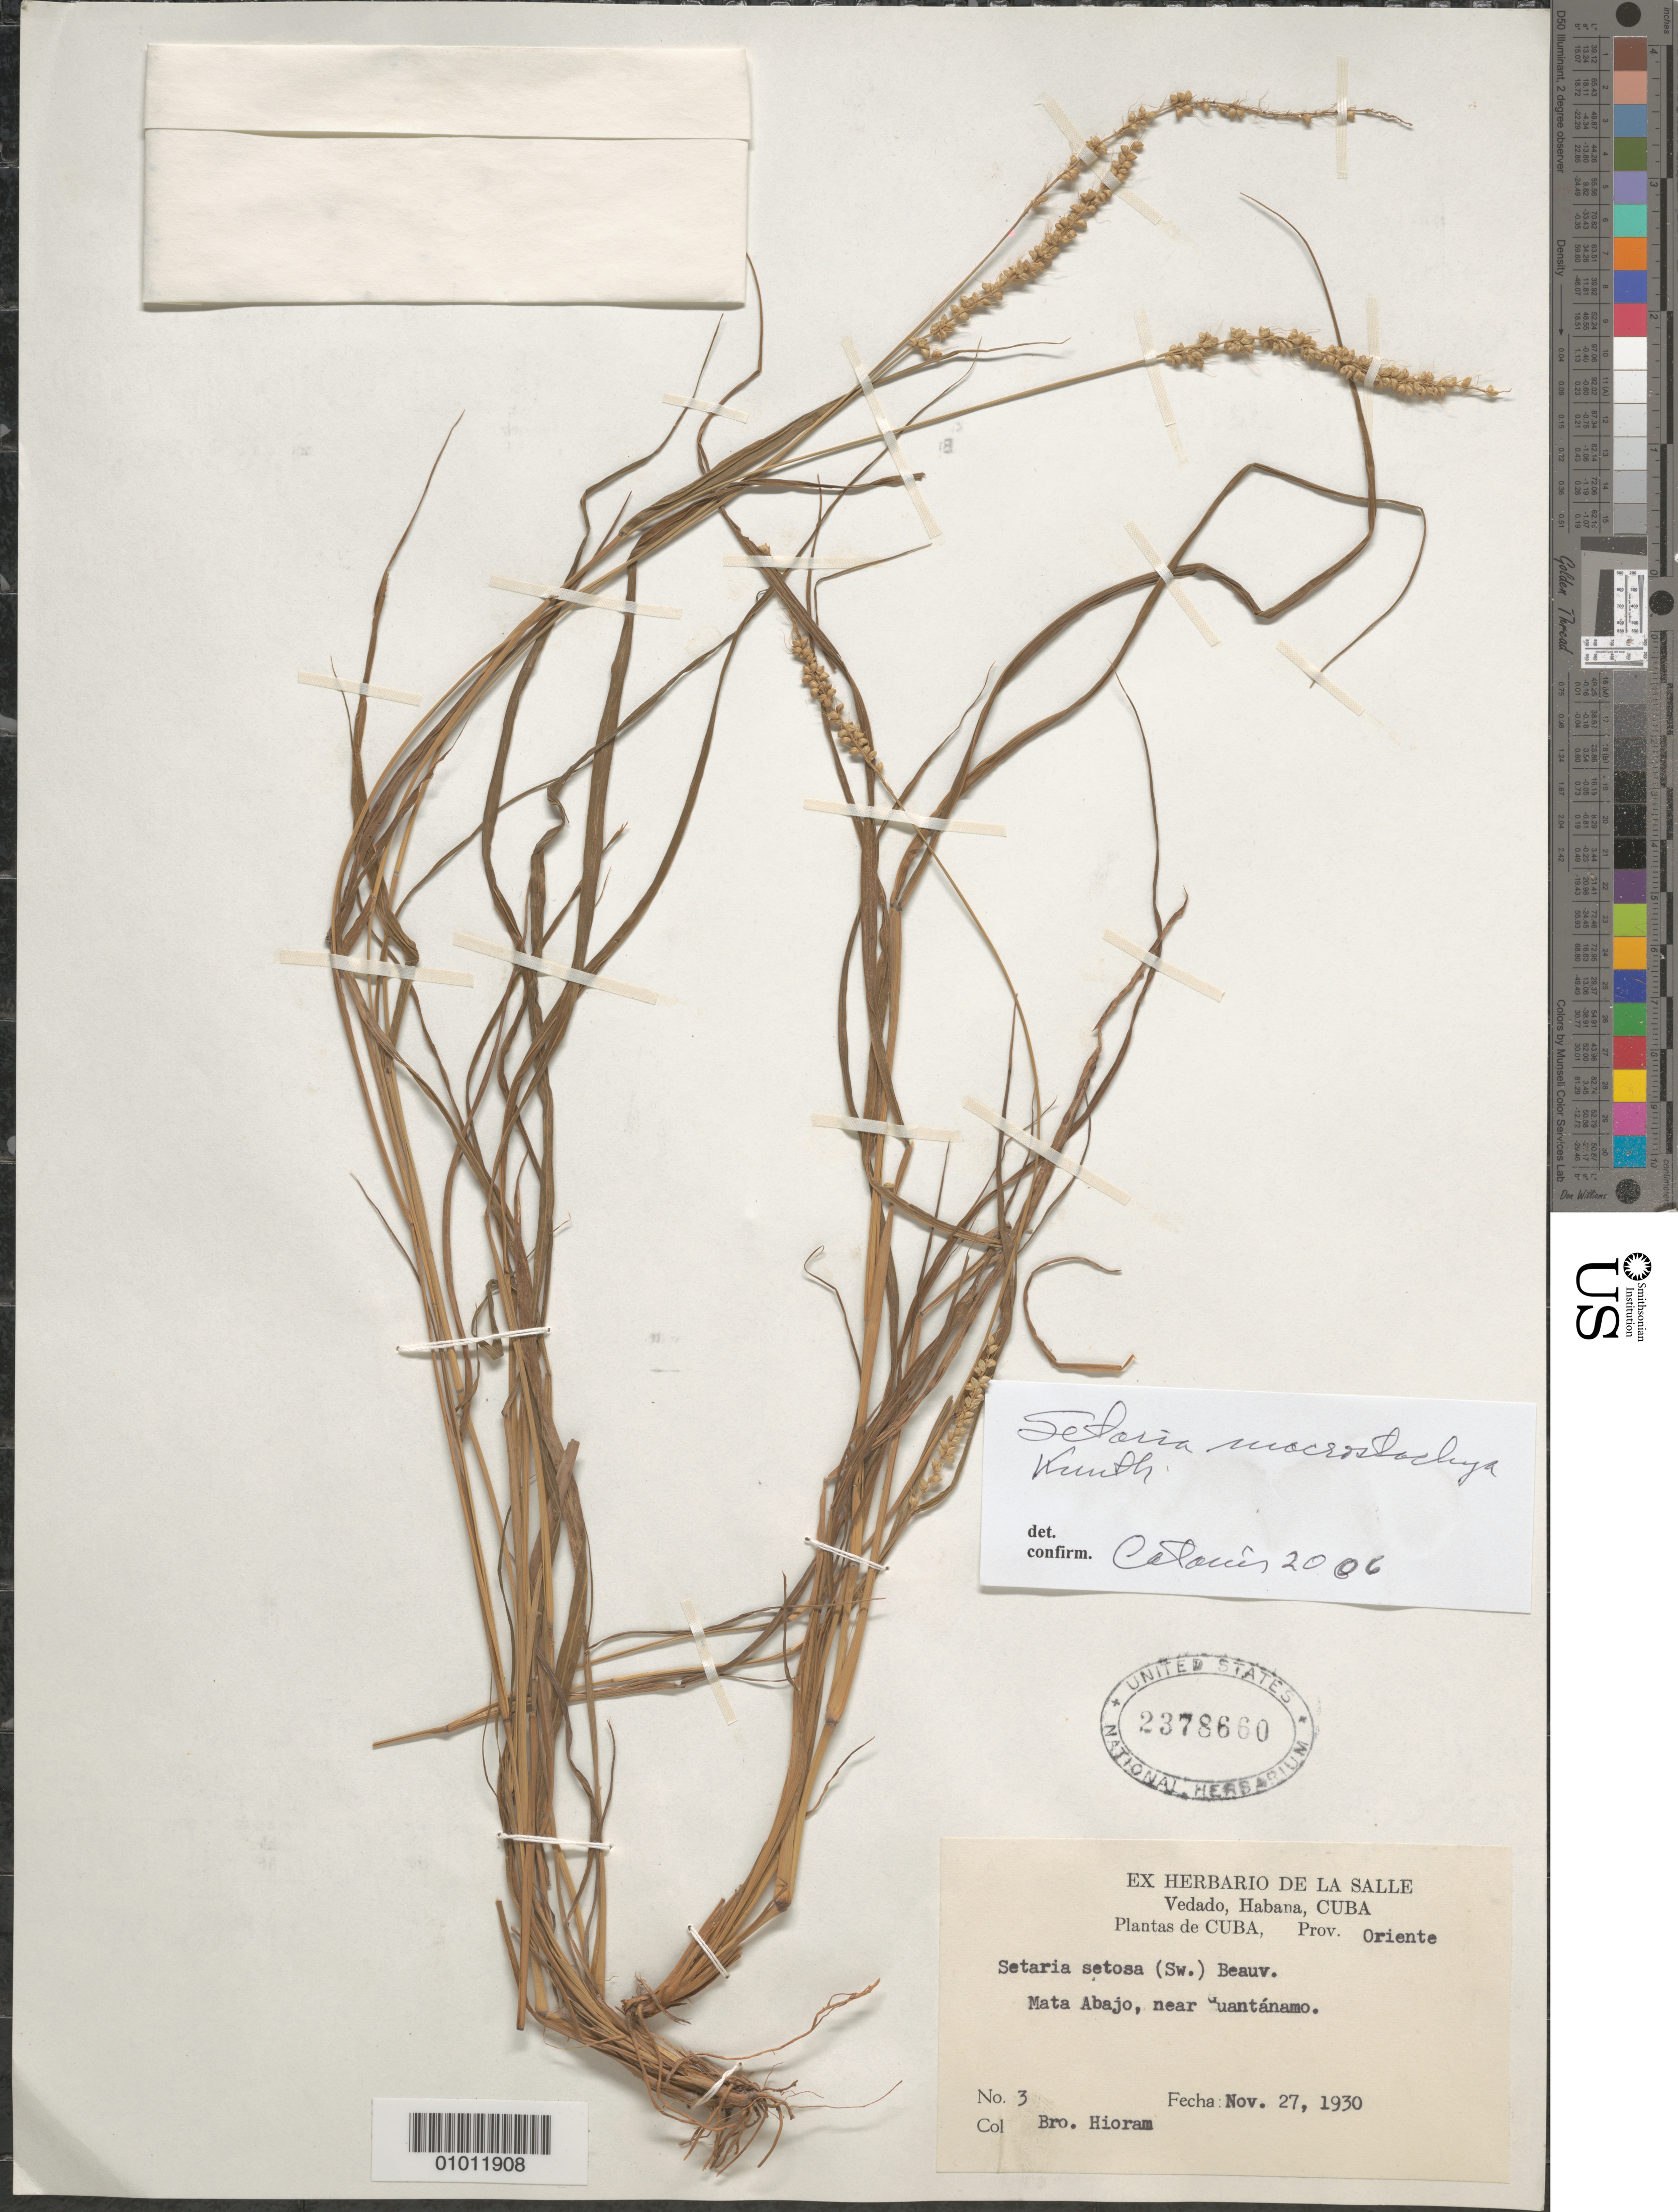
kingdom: Plantae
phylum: Tracheophyta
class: Liliopsida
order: Poales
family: Poaceae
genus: Setaria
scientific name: Setaria macrostachya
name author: Kunth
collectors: Bro. Hioram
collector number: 3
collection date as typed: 27 Nov 1930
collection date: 1930-11-27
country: Cuba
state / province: Oriente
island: Cuba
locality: Mata Abajo, near Guantanomo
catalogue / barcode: US 2378660